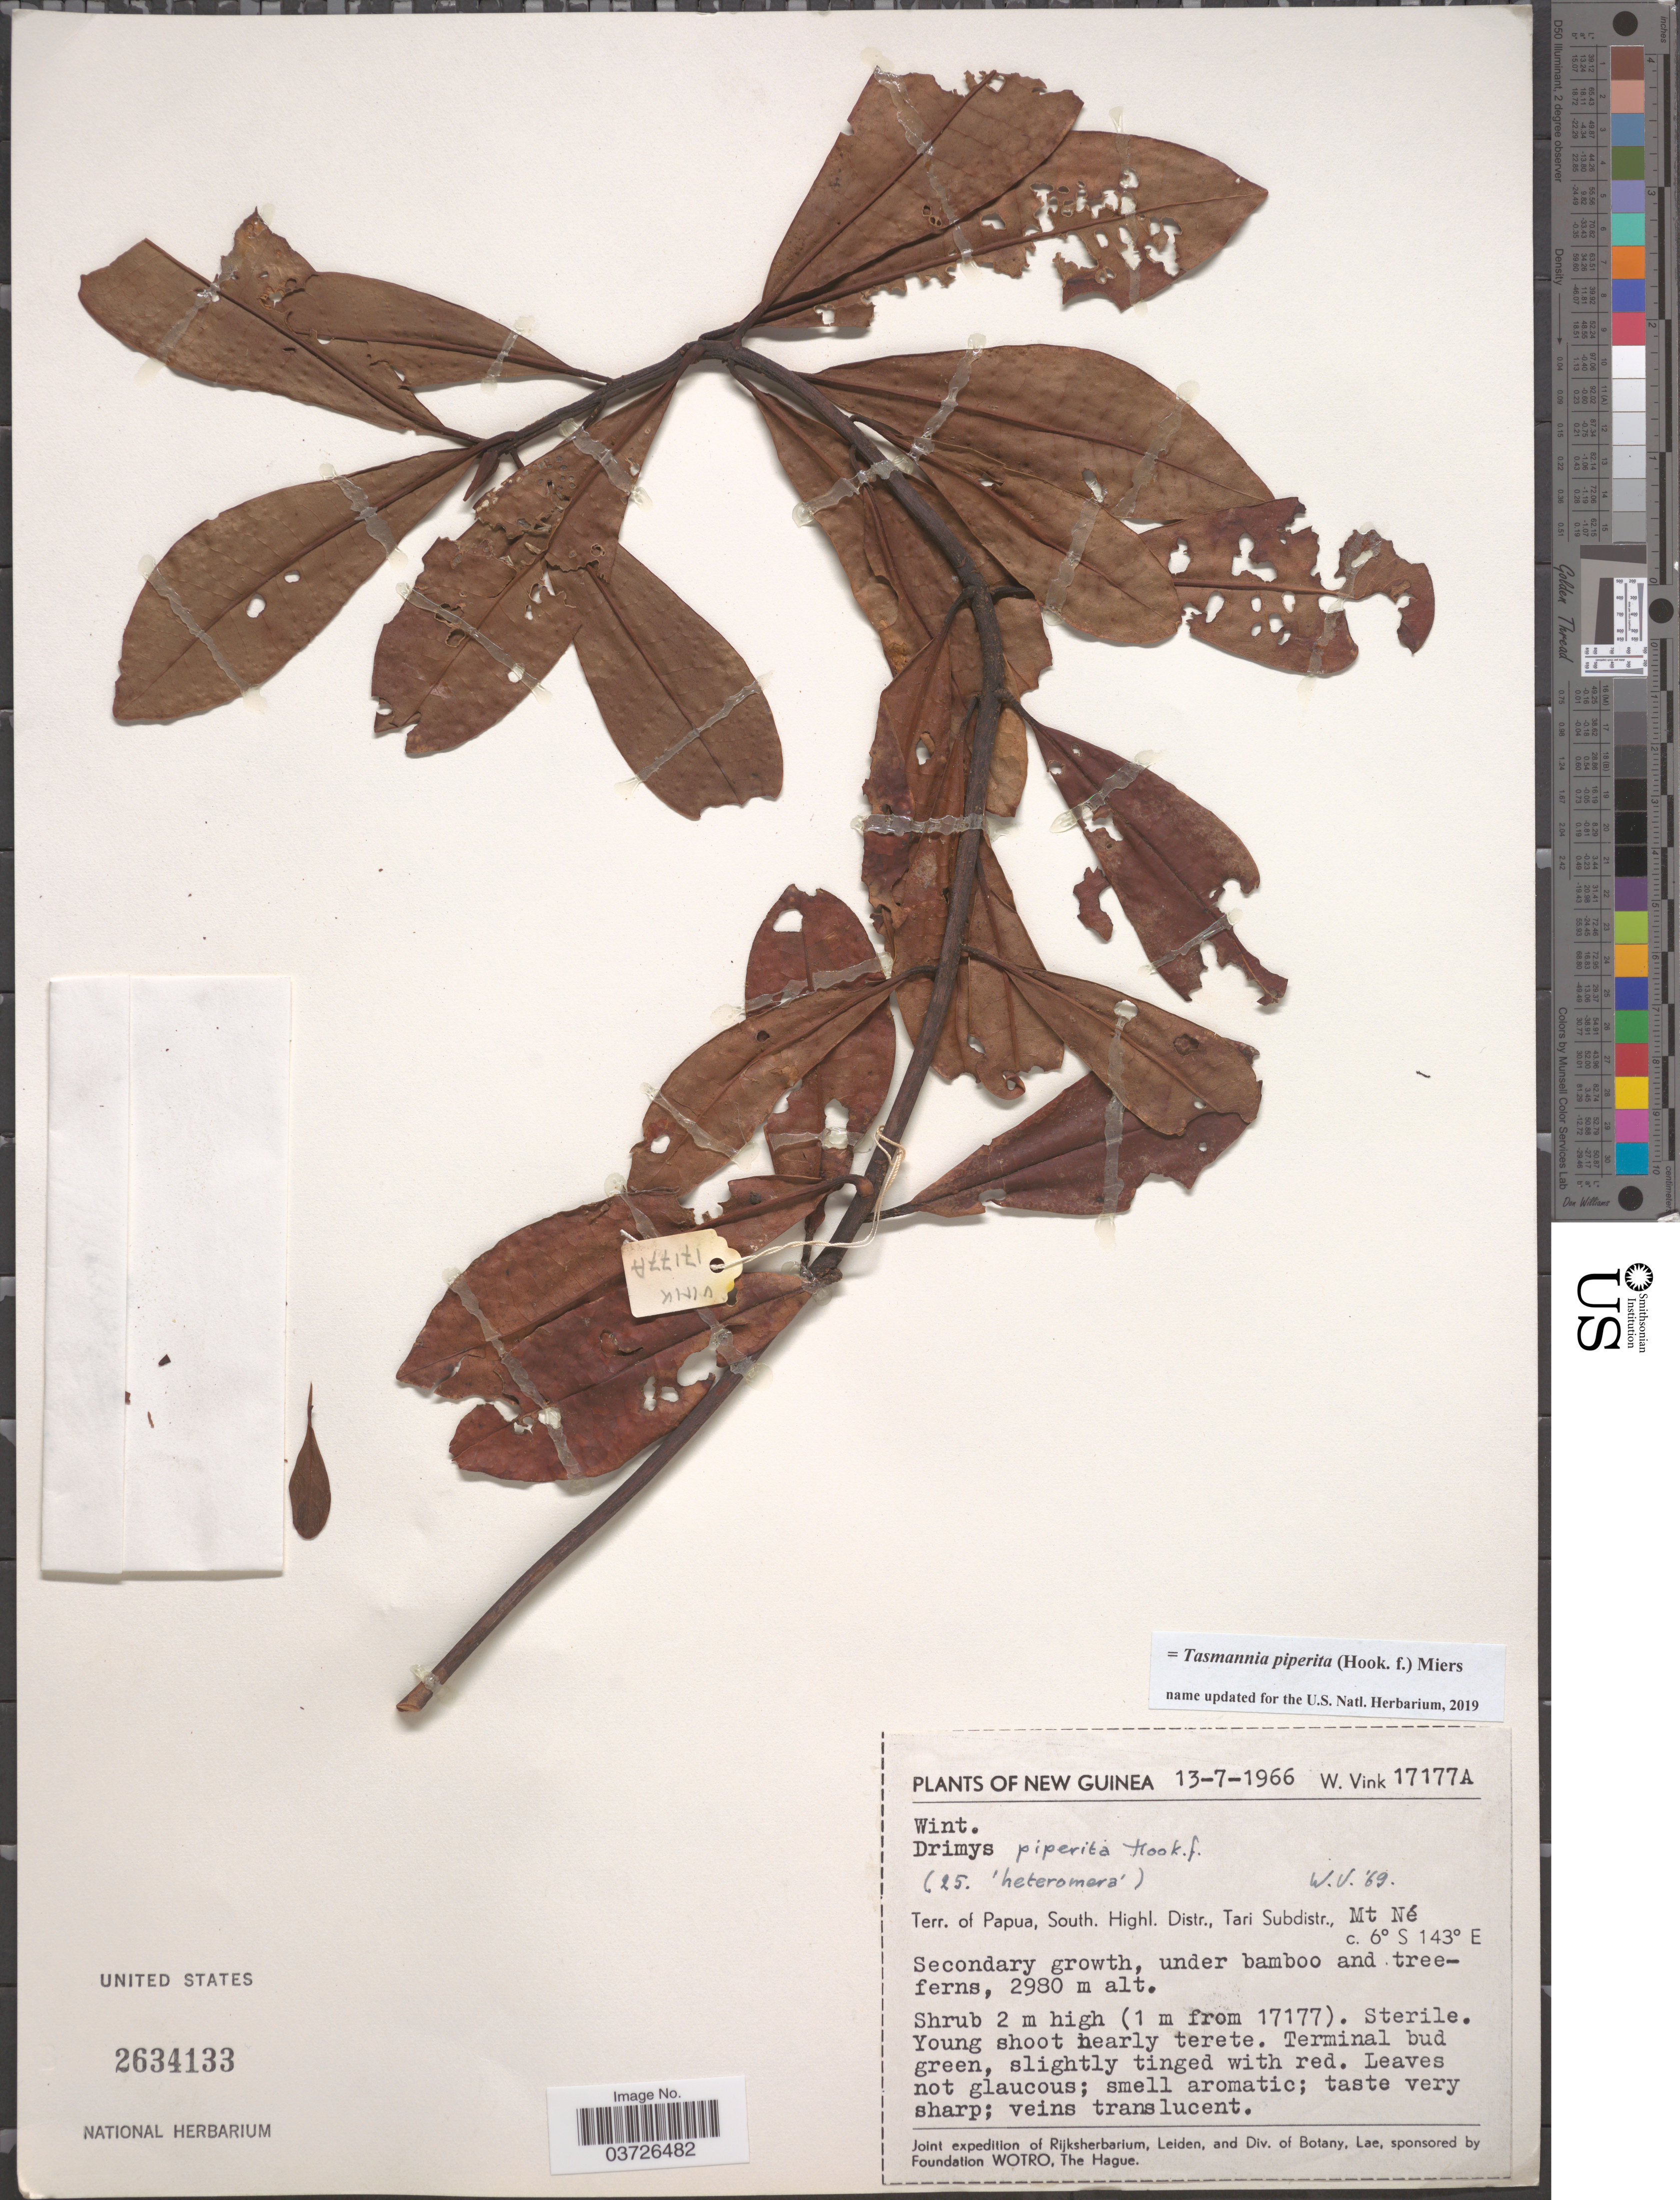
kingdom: Plantae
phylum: Tracheophyta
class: Magnoliopsida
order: Canellales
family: Winteraceae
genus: Tasmannia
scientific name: Tasmannia piperita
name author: (Hook. f.) Miers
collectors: W. Vink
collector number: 17177A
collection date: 1966-07-13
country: Papua New Guinea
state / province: Southern Highlands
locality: New Guinea. Terr. of Papua, South. Highl. Distr., Tari Subdistr., Mt Né.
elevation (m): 2980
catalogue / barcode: US 2634133